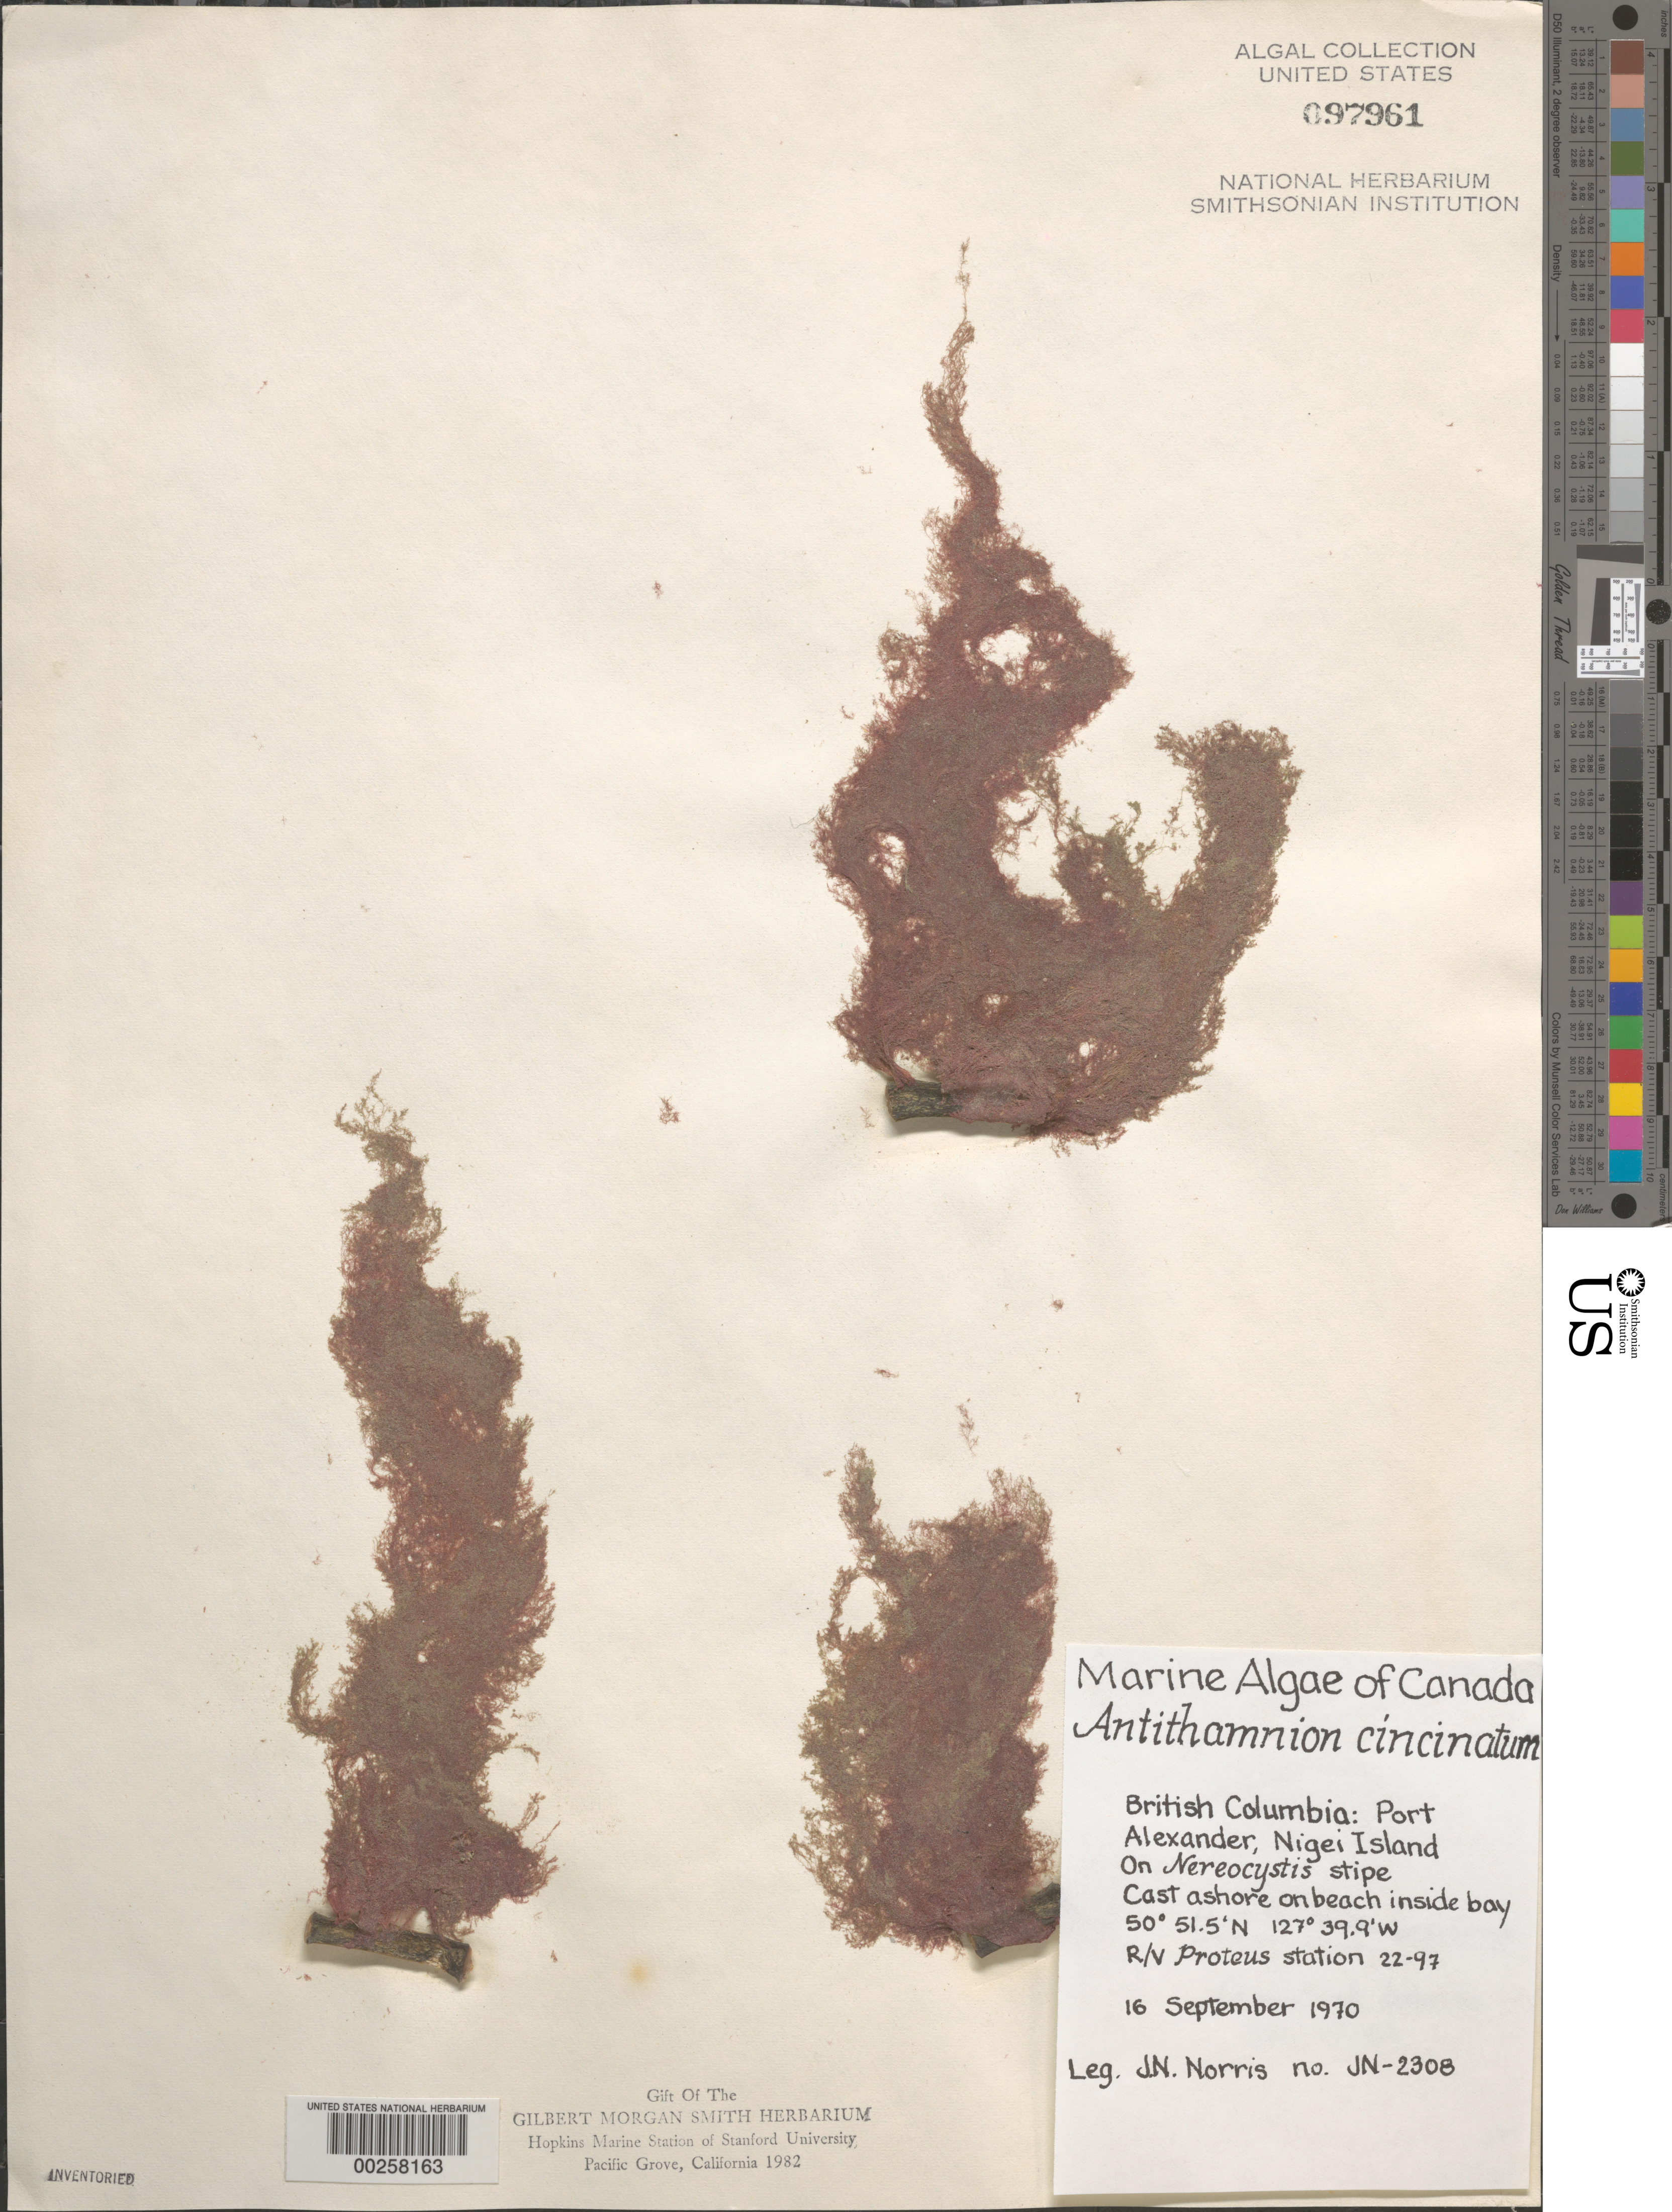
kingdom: Plantae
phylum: Rhodophyta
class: Florideophyceae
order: Ceramiales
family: Ceramiaceae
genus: Antithamnion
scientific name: Antithamnion cincinatum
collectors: J. N. Norris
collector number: JN-2308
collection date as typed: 16 Sep 1970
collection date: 1970-09-16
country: Canada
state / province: British Columbia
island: Nigei Island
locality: Port Alexander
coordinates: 50 51.5' N, 127 39 9' W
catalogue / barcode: US 97961